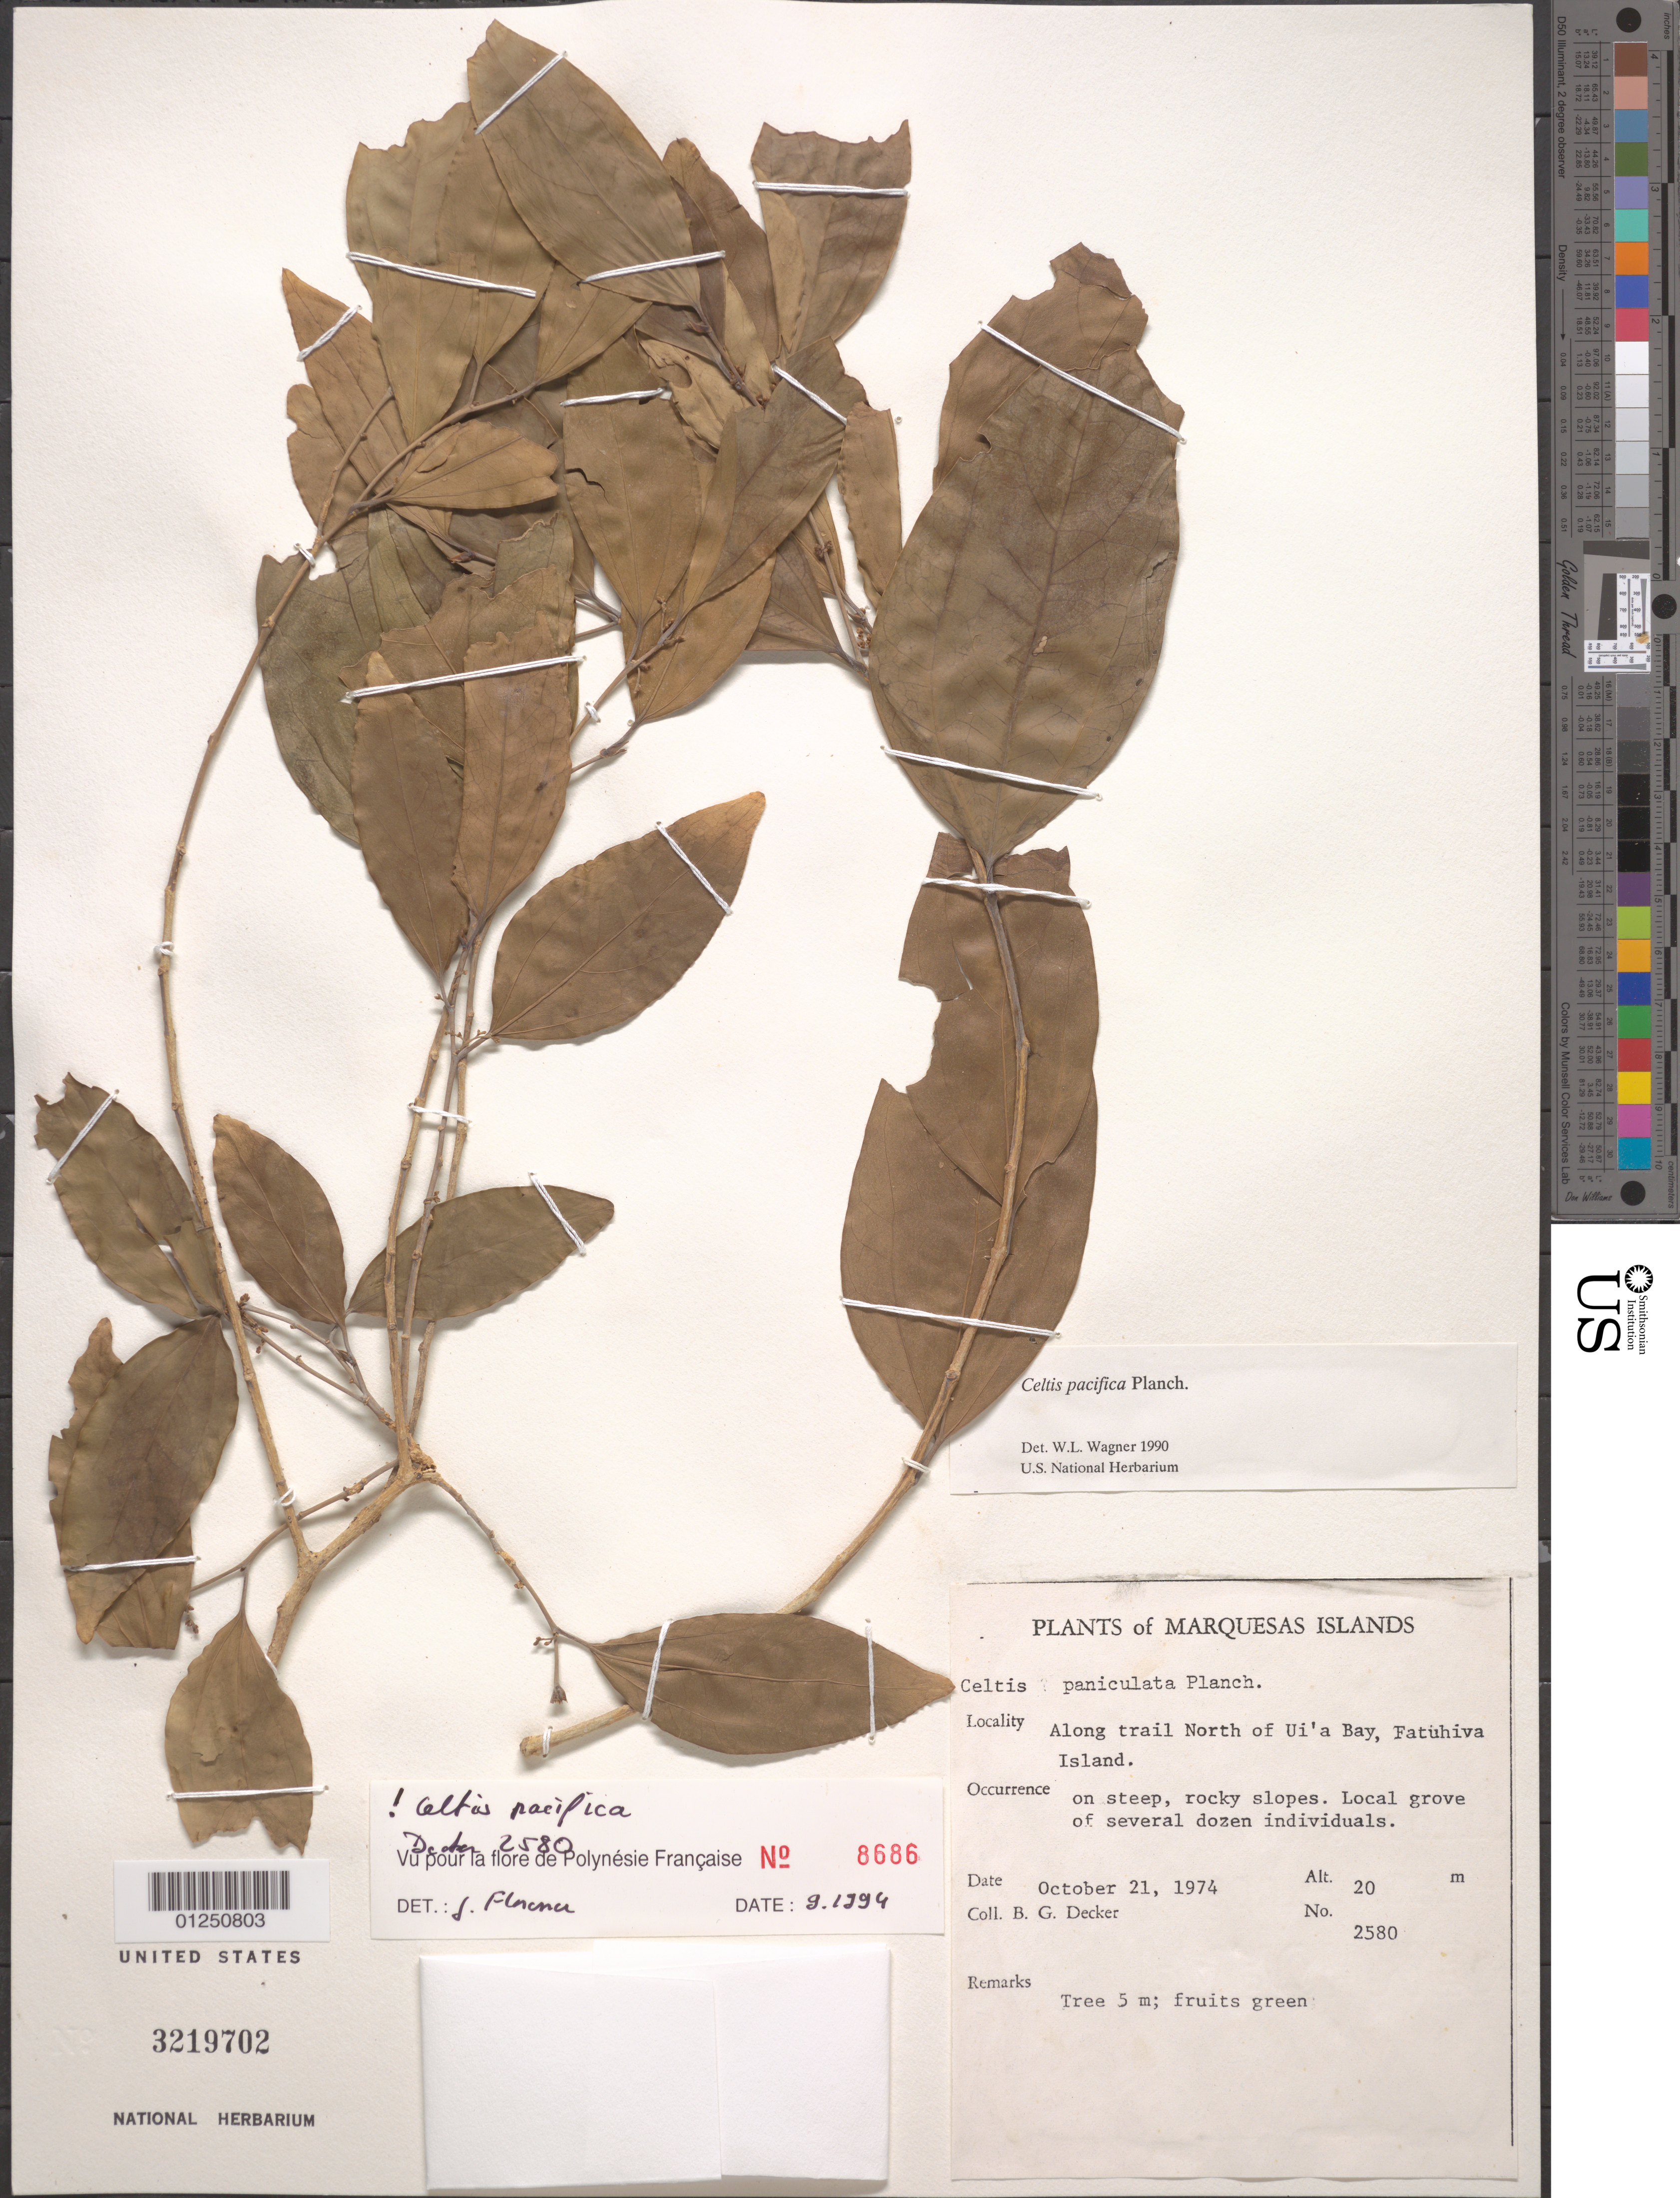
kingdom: Plantae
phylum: Tracheophyta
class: Magnoliopsida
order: Rosales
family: Cannabaceae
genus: Celtis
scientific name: Celtis pacifica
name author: Planch.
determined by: Wagner, W. L., (BOT), Smithsonian Institution - National Museum of Natural History (UNITED STATES)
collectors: B. G. Decker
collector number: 2580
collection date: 1974-10-21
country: French Polynesia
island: Fatu Hiva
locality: along trail N of Ui'a Bay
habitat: on steep, rocky slopes. Local grove of several dozen individuals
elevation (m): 20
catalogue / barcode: US 3219702